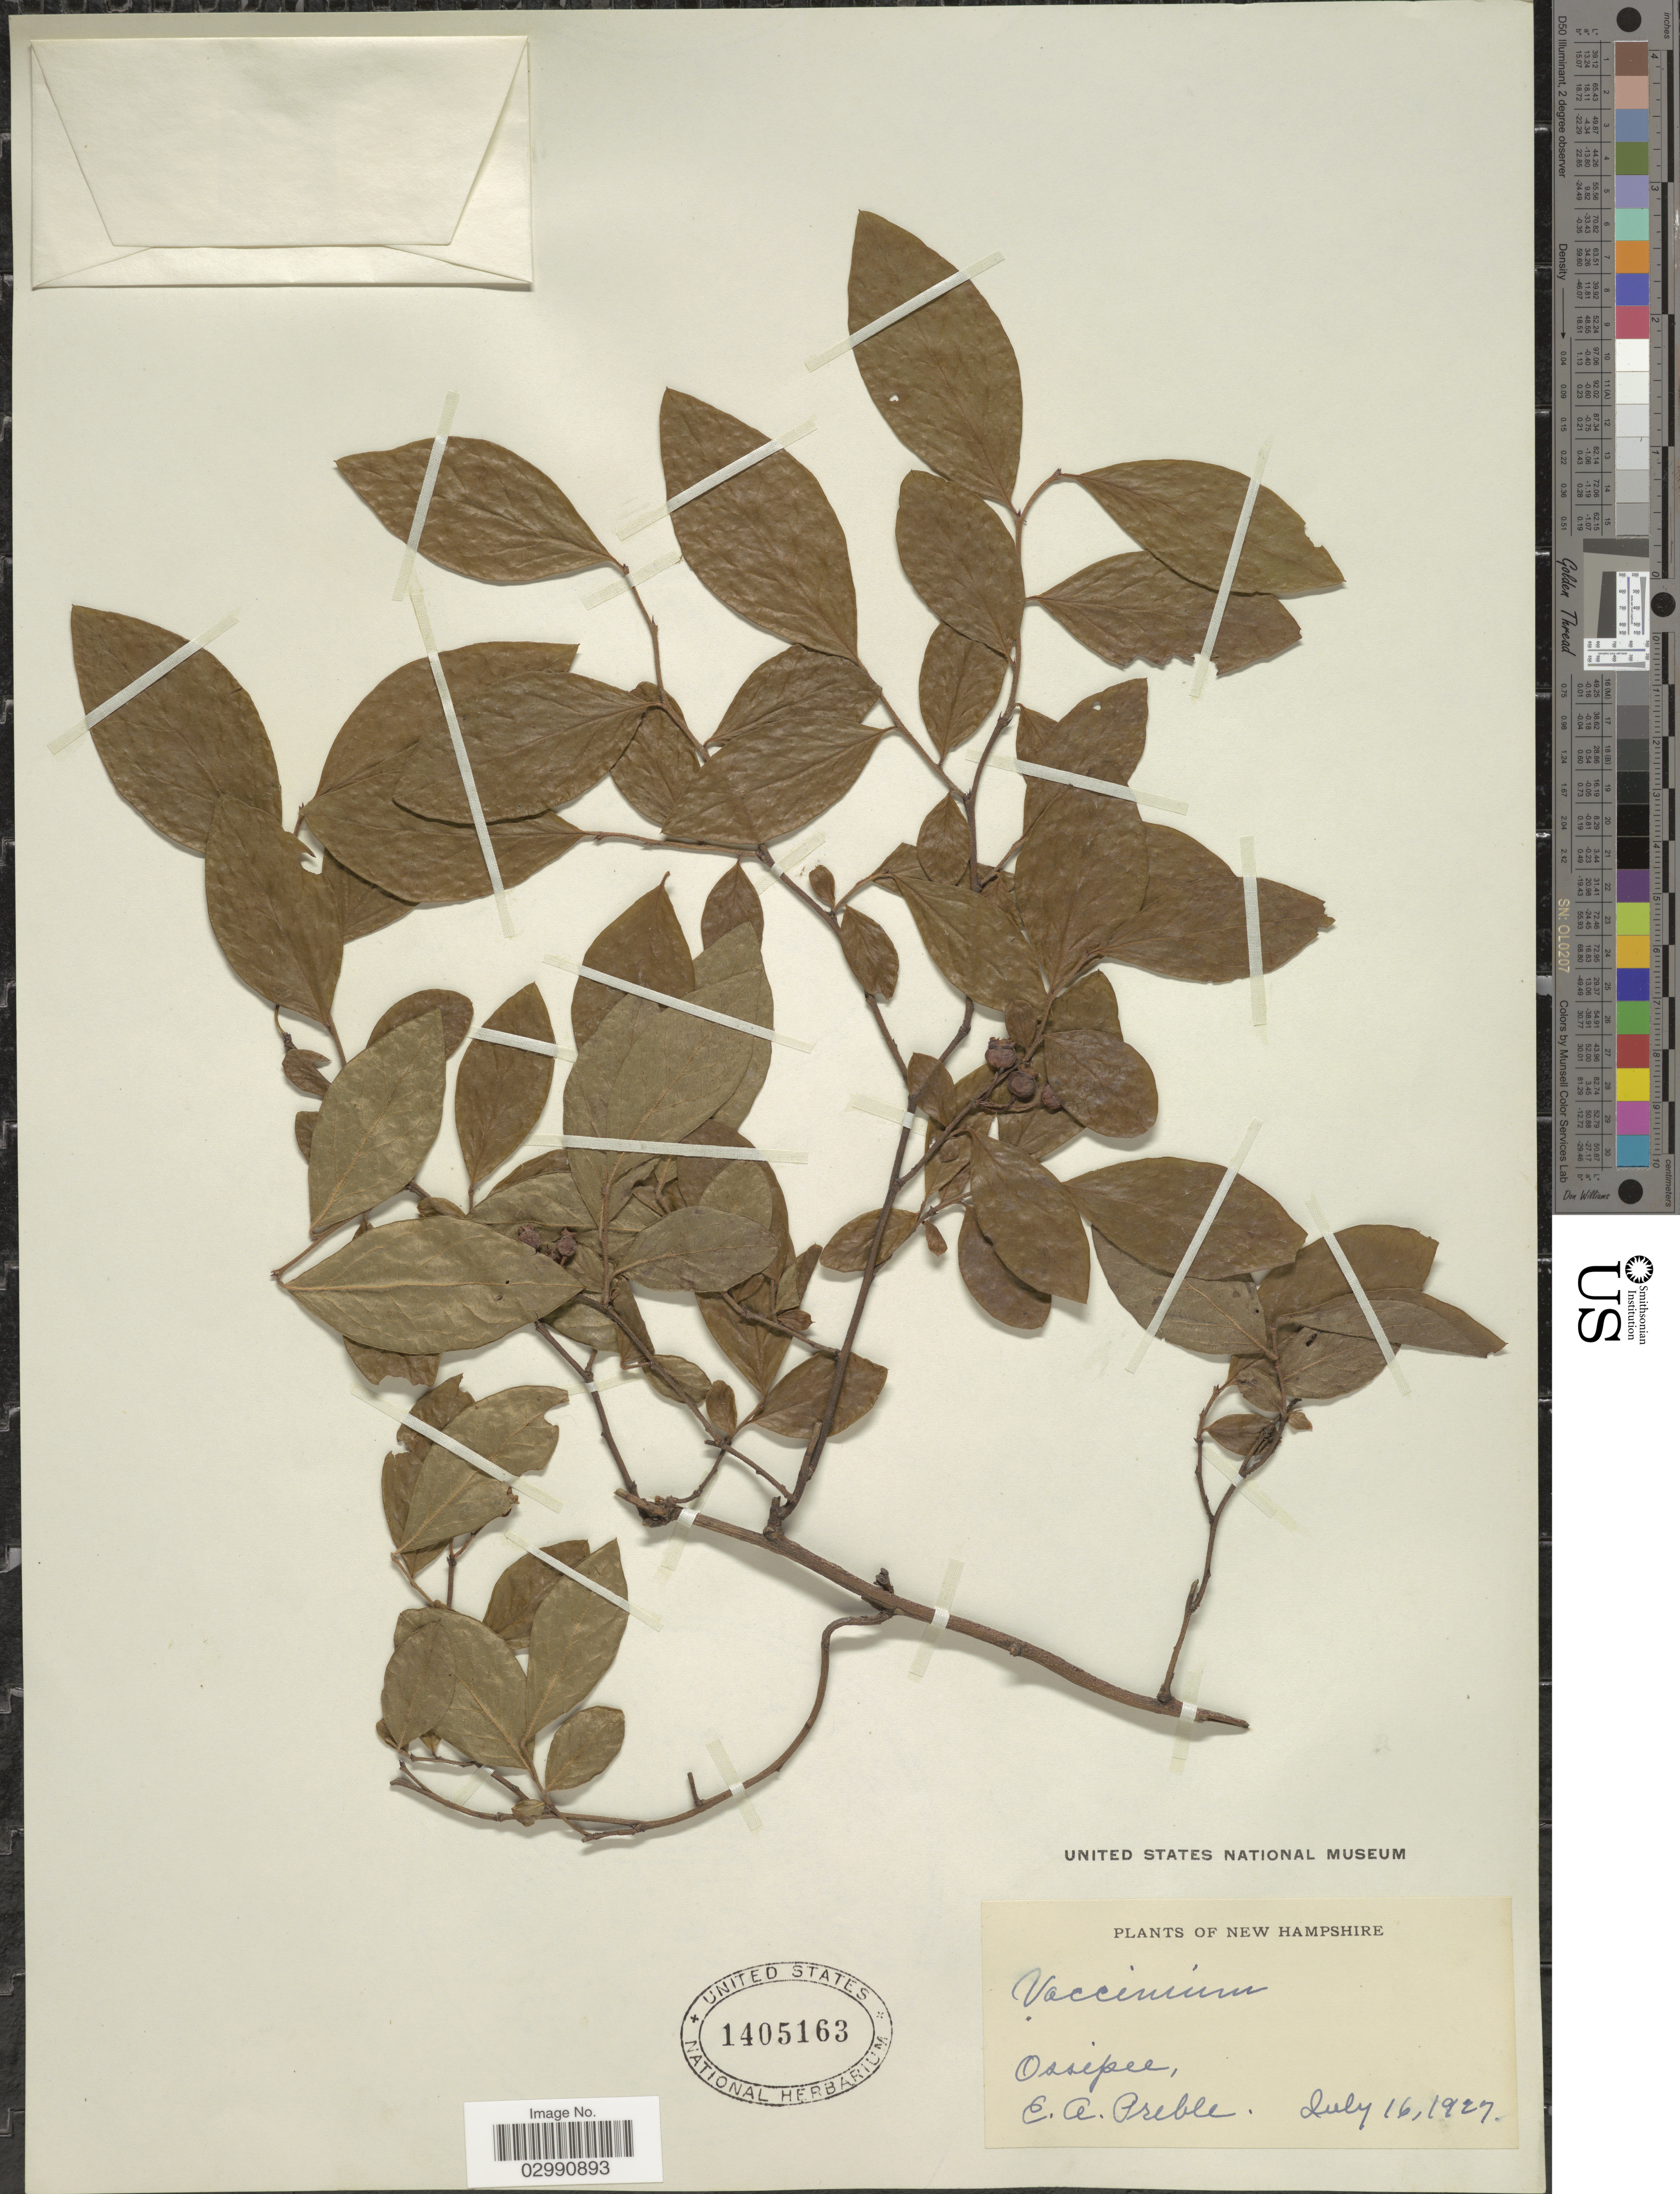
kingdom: Plantae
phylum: Tracheophyta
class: Magnoliopsida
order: Ericales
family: Ericaceae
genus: Vaccinium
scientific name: Vaccinium sp.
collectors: E. Preble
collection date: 1927-07-16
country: United States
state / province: New Hampshire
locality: Ossipee.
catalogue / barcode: US 1405163